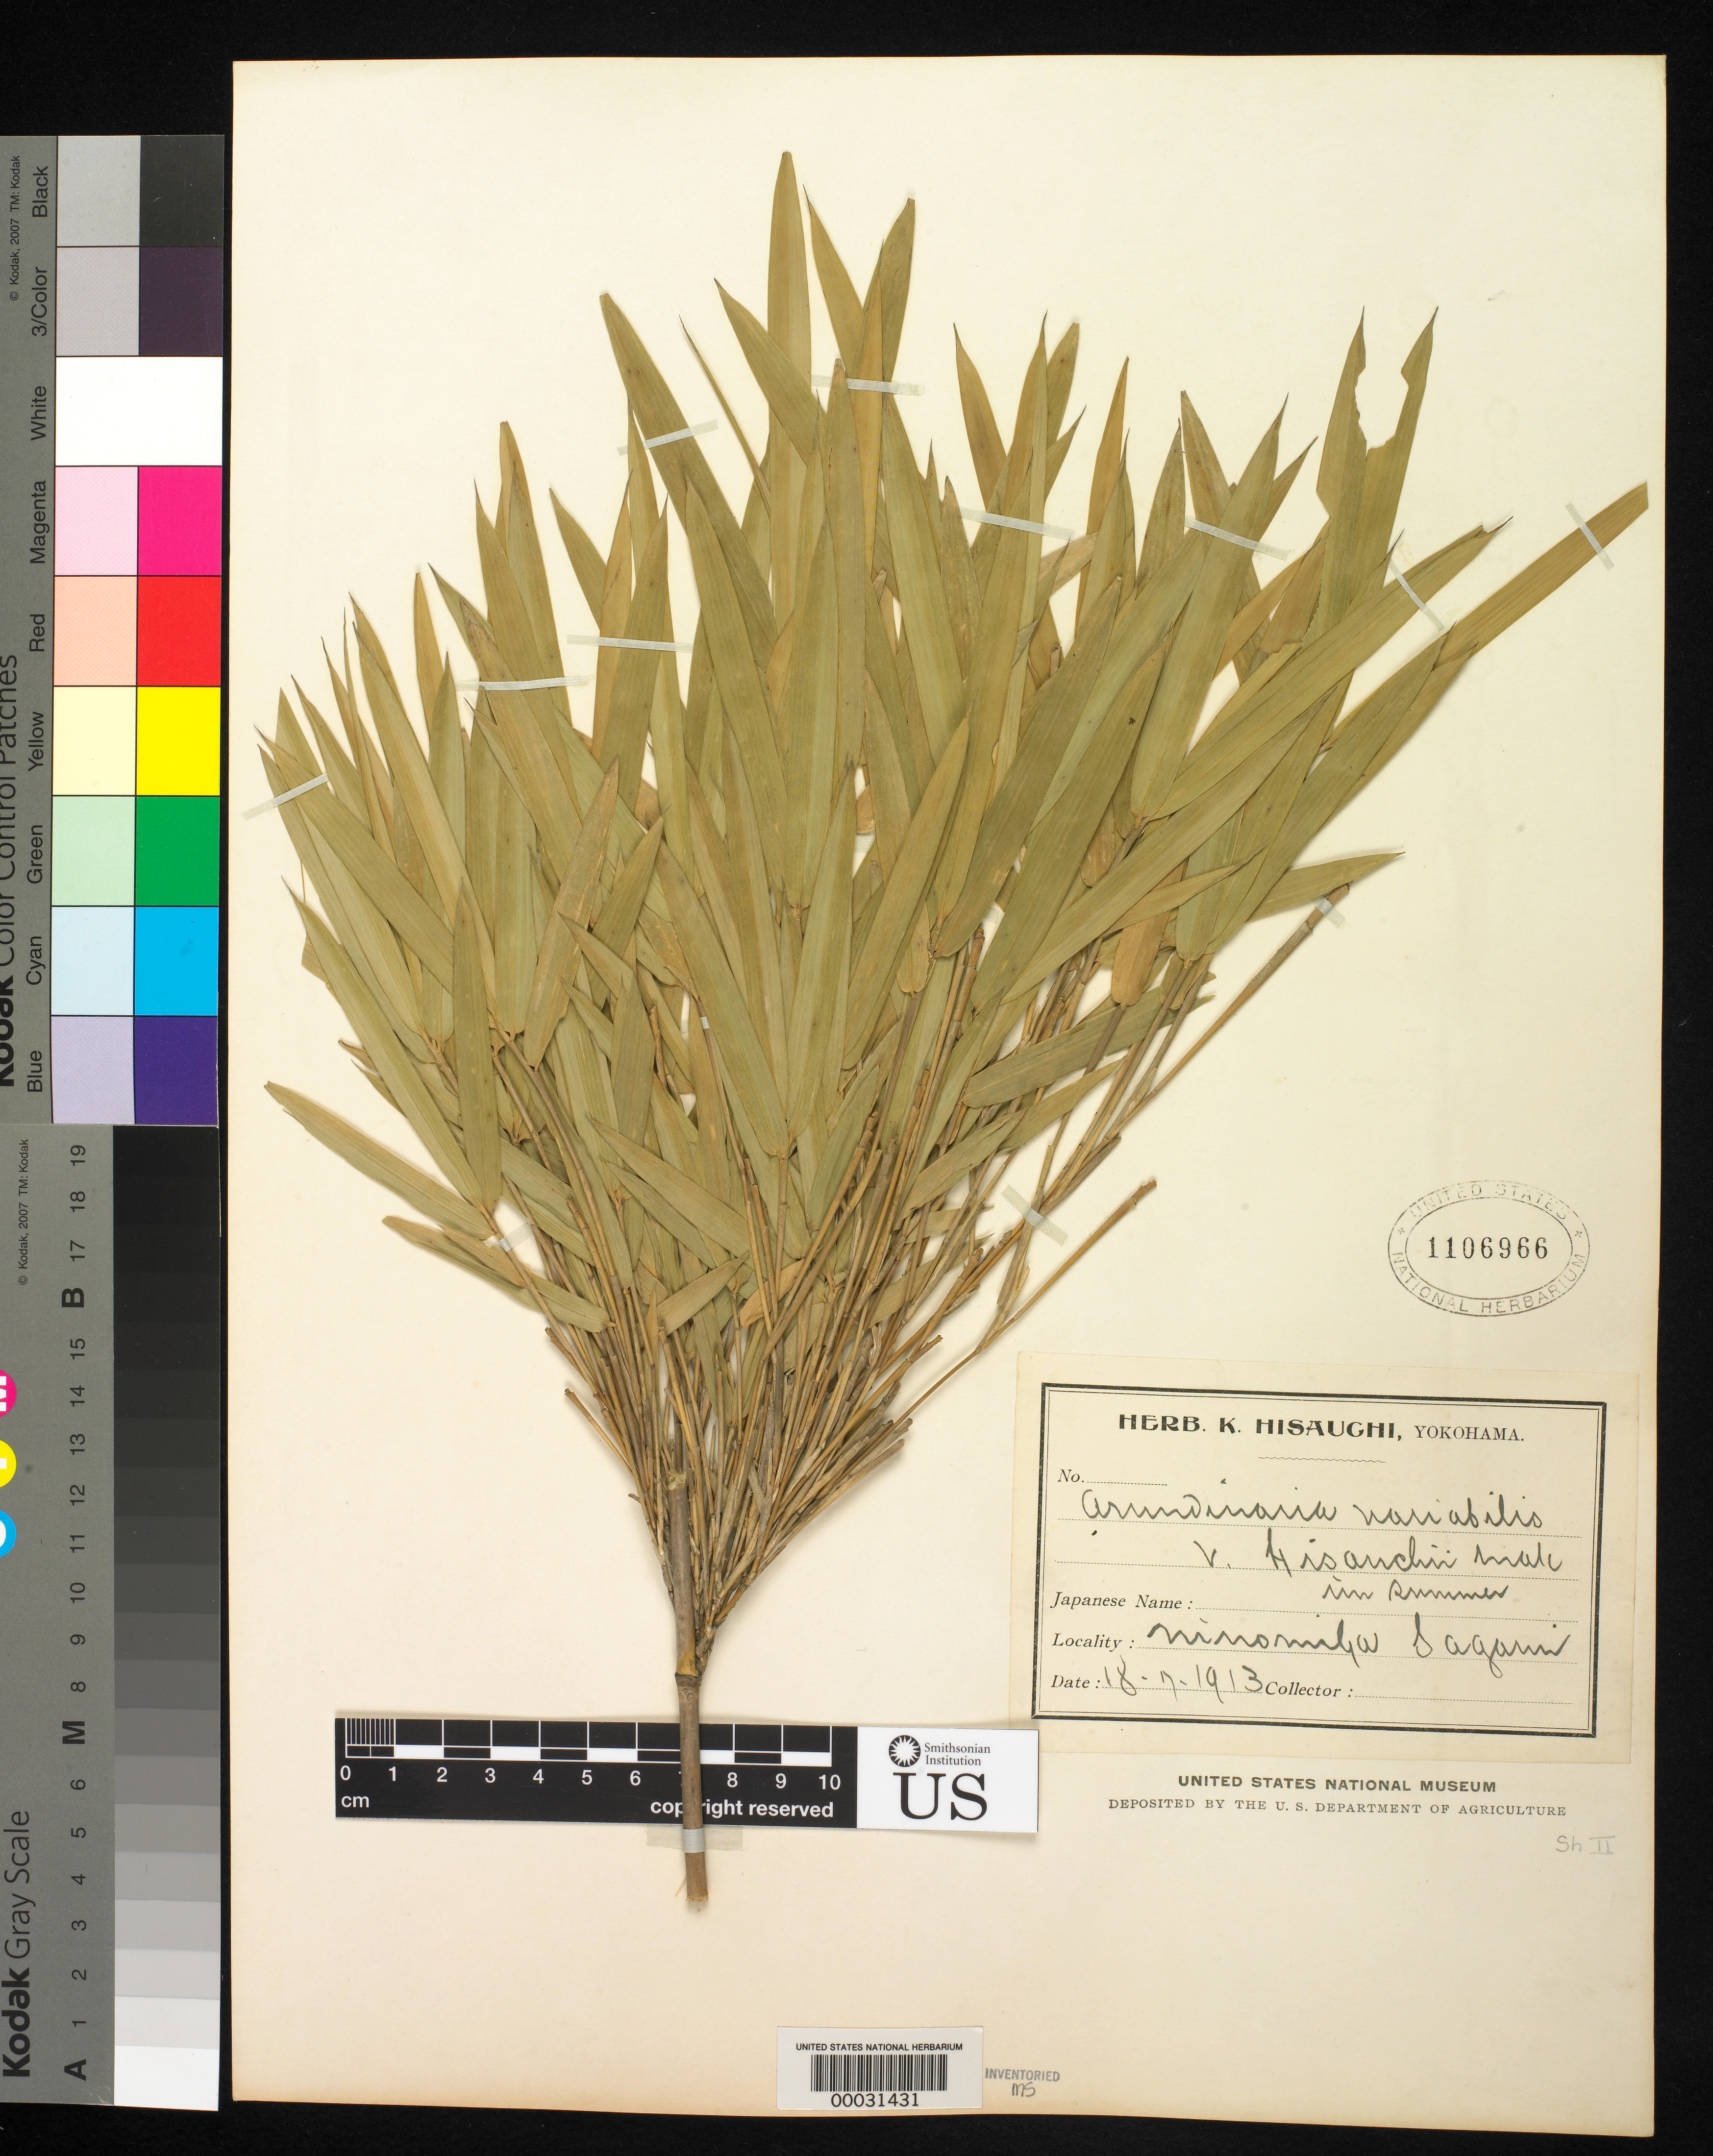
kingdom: Plantae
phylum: Tracheophyta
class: Liliopsida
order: Poales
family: Poaceae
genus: Pleioblastus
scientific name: Pleioblastus fortunei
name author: (Van Houtte) Nakai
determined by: Poaceae Reorganization Project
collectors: K. Hisauchi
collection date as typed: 18 Jul 1913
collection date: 1913-07-18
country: Japan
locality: Niuomilya, sagami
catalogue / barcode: US 1106966